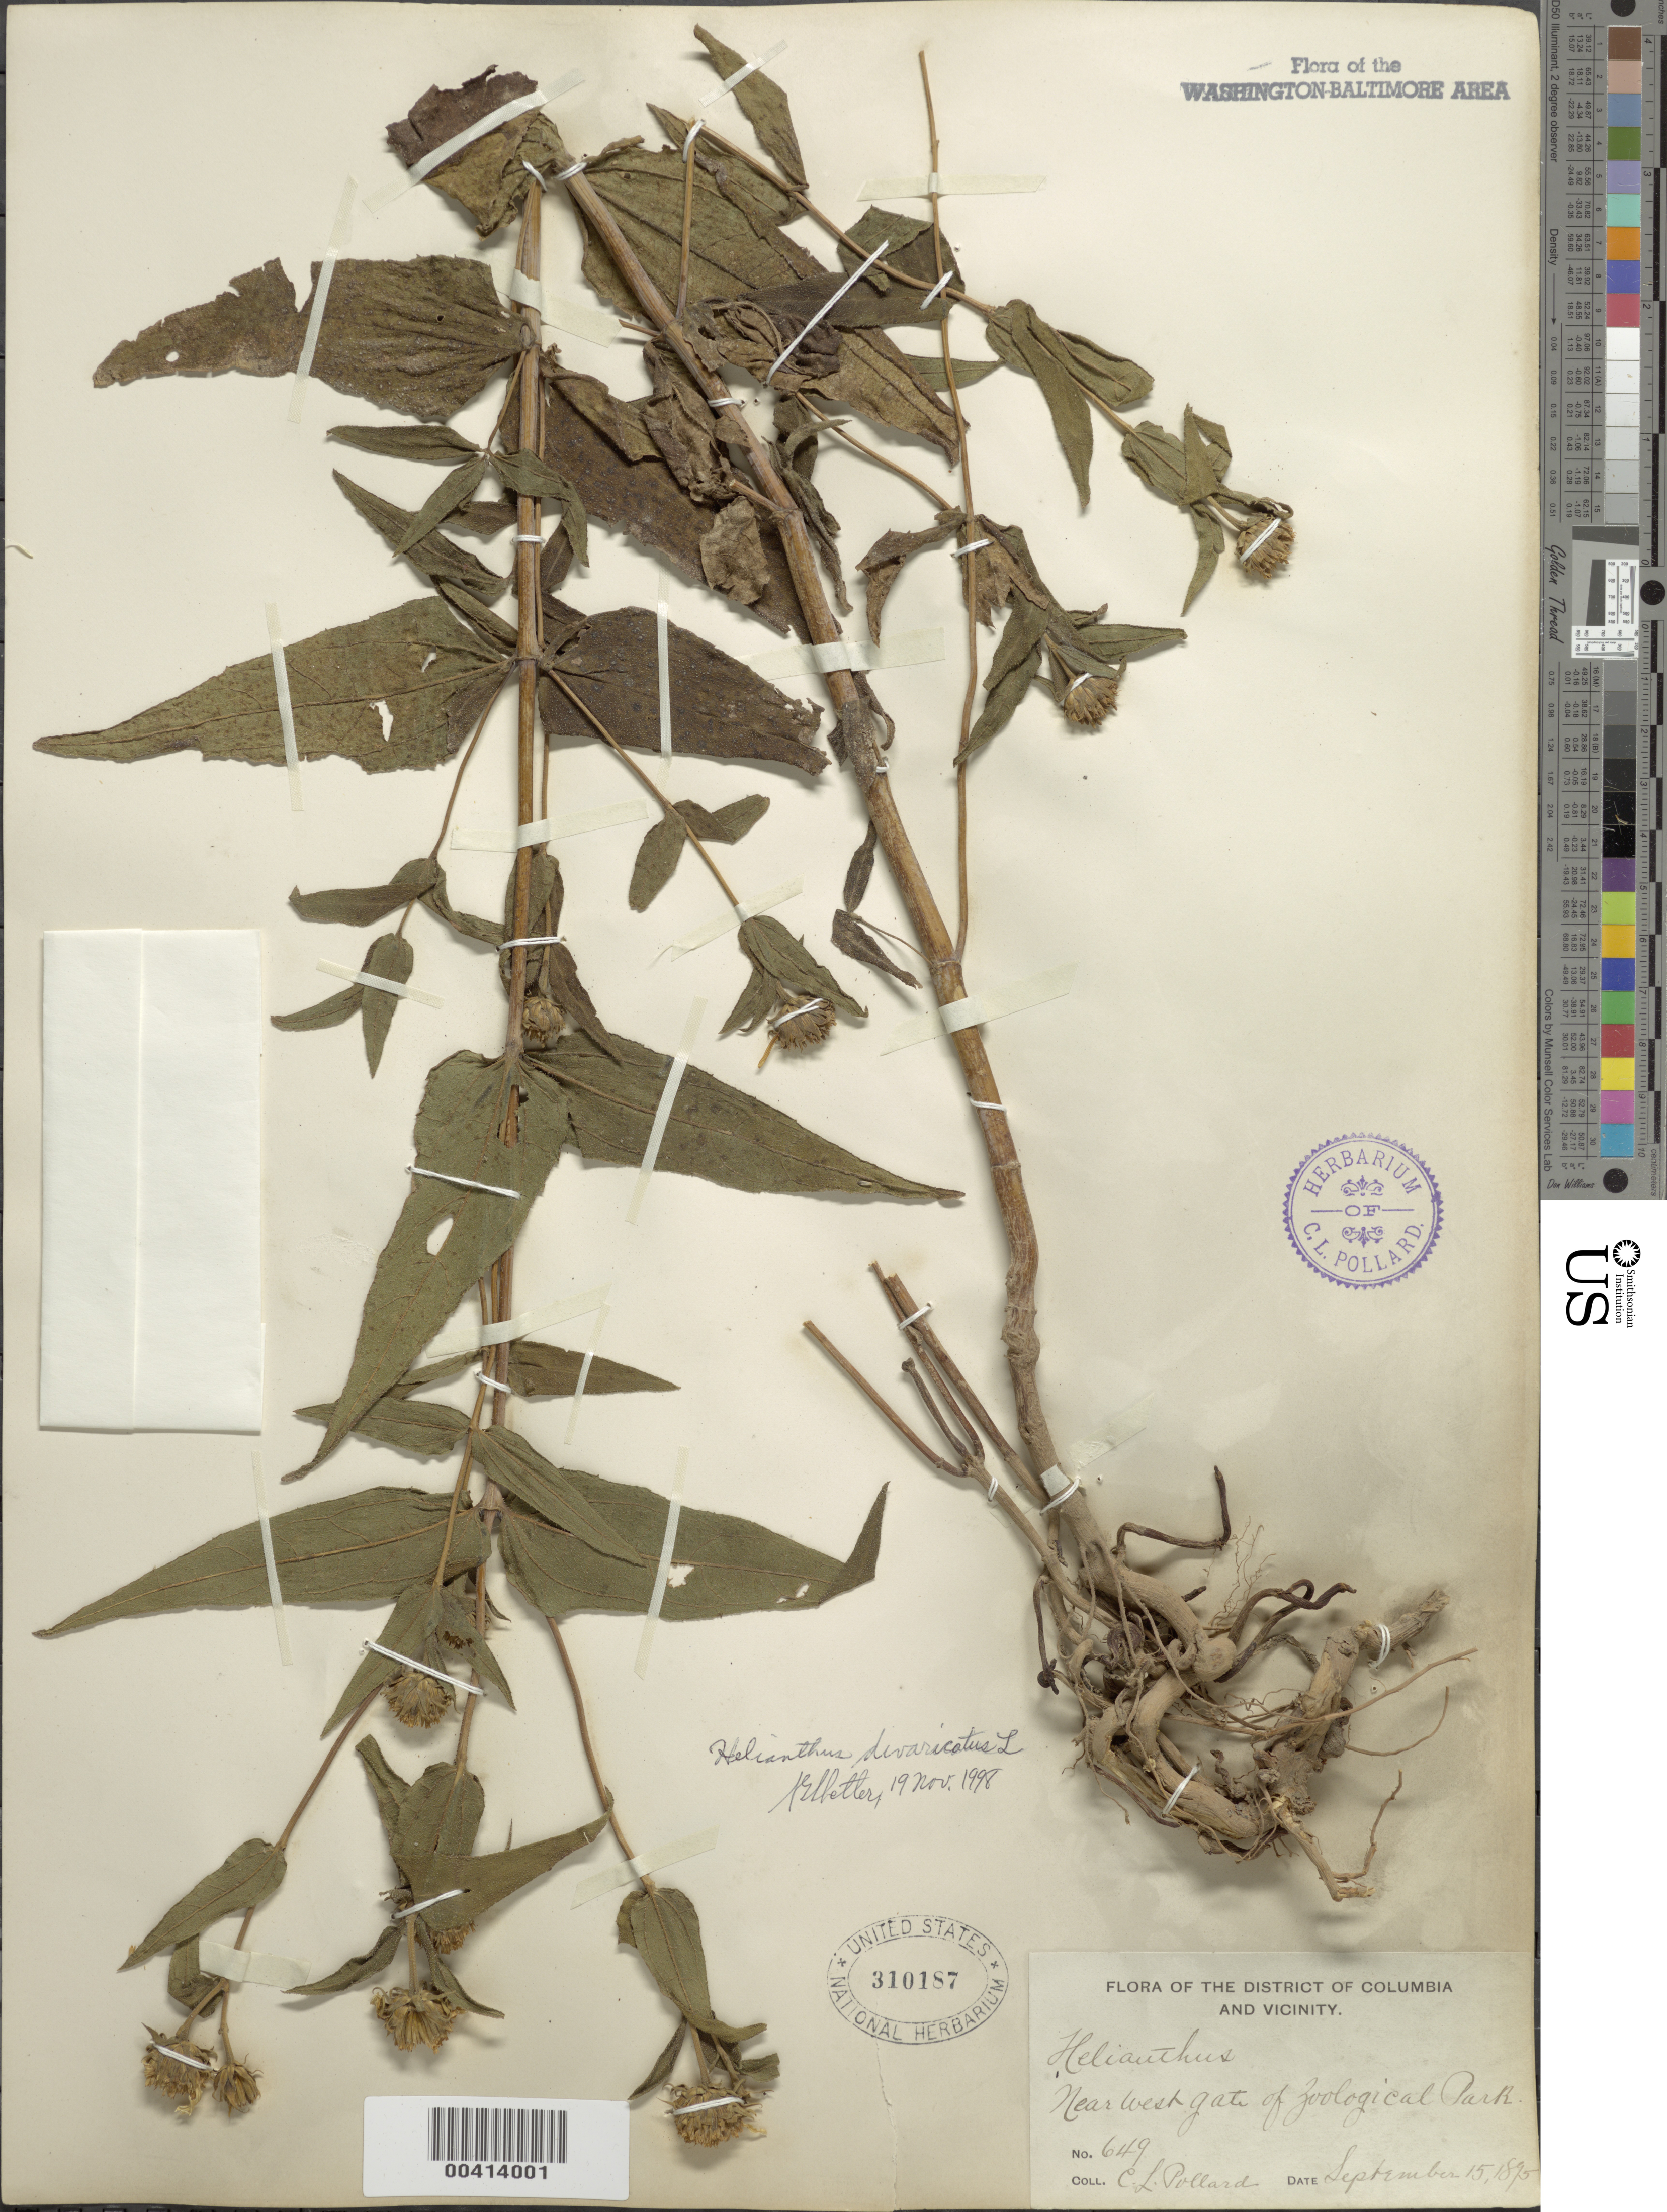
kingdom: Plantae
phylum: Tracheophyta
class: Magnoliopsida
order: Asterales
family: Asteraceae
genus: Helianthus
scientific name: Helianthus divaricatus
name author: L.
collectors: C. L. Pollard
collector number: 649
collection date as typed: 15 Sep 1895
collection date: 1895-09-15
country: United States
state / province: District of Columbia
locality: Near west gate of Zoological Park Rock Creek Park & vicinity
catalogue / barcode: US 310187